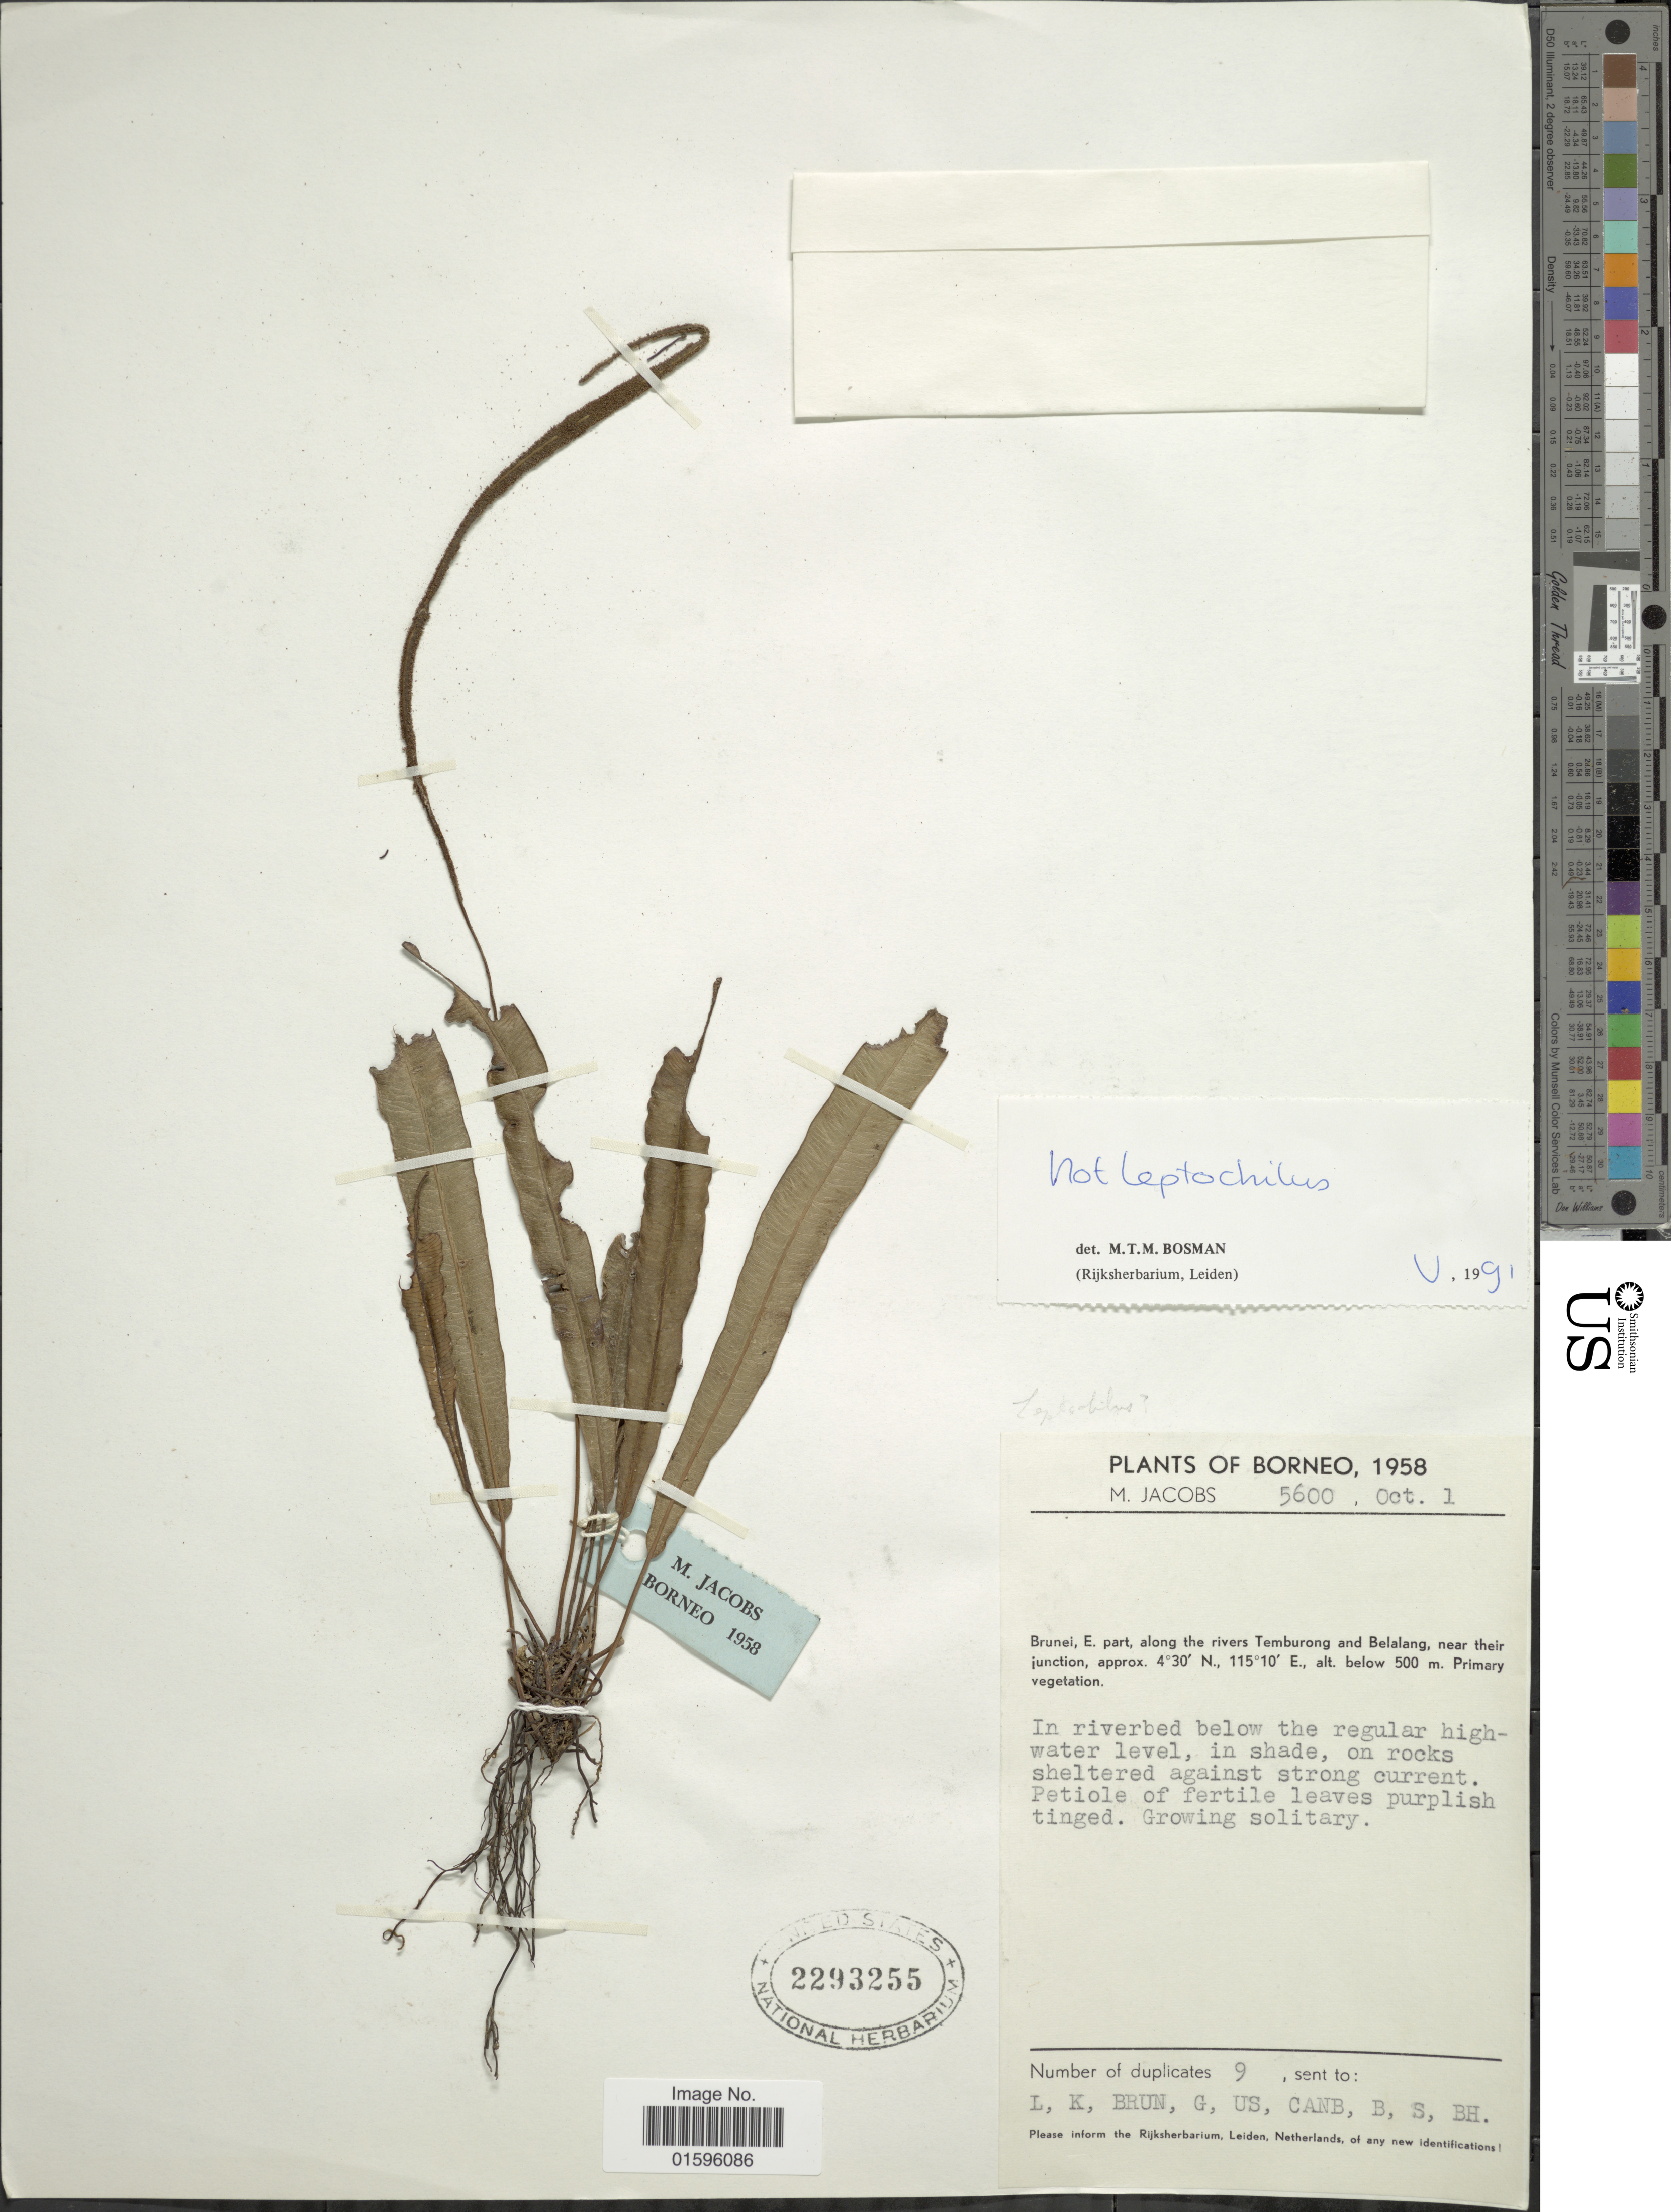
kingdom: Plantae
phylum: Tracheophyta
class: Polypodiopsida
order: Polypodiales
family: Polypodiaceae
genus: Polypodium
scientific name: Polypodium sp.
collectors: M. Jacobs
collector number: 5600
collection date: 1958-11-01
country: Brunei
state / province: Temburong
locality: Borneo, Brunei, E. part along the rivers Temburong and Belalang, near their junction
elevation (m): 500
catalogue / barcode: US 2293255